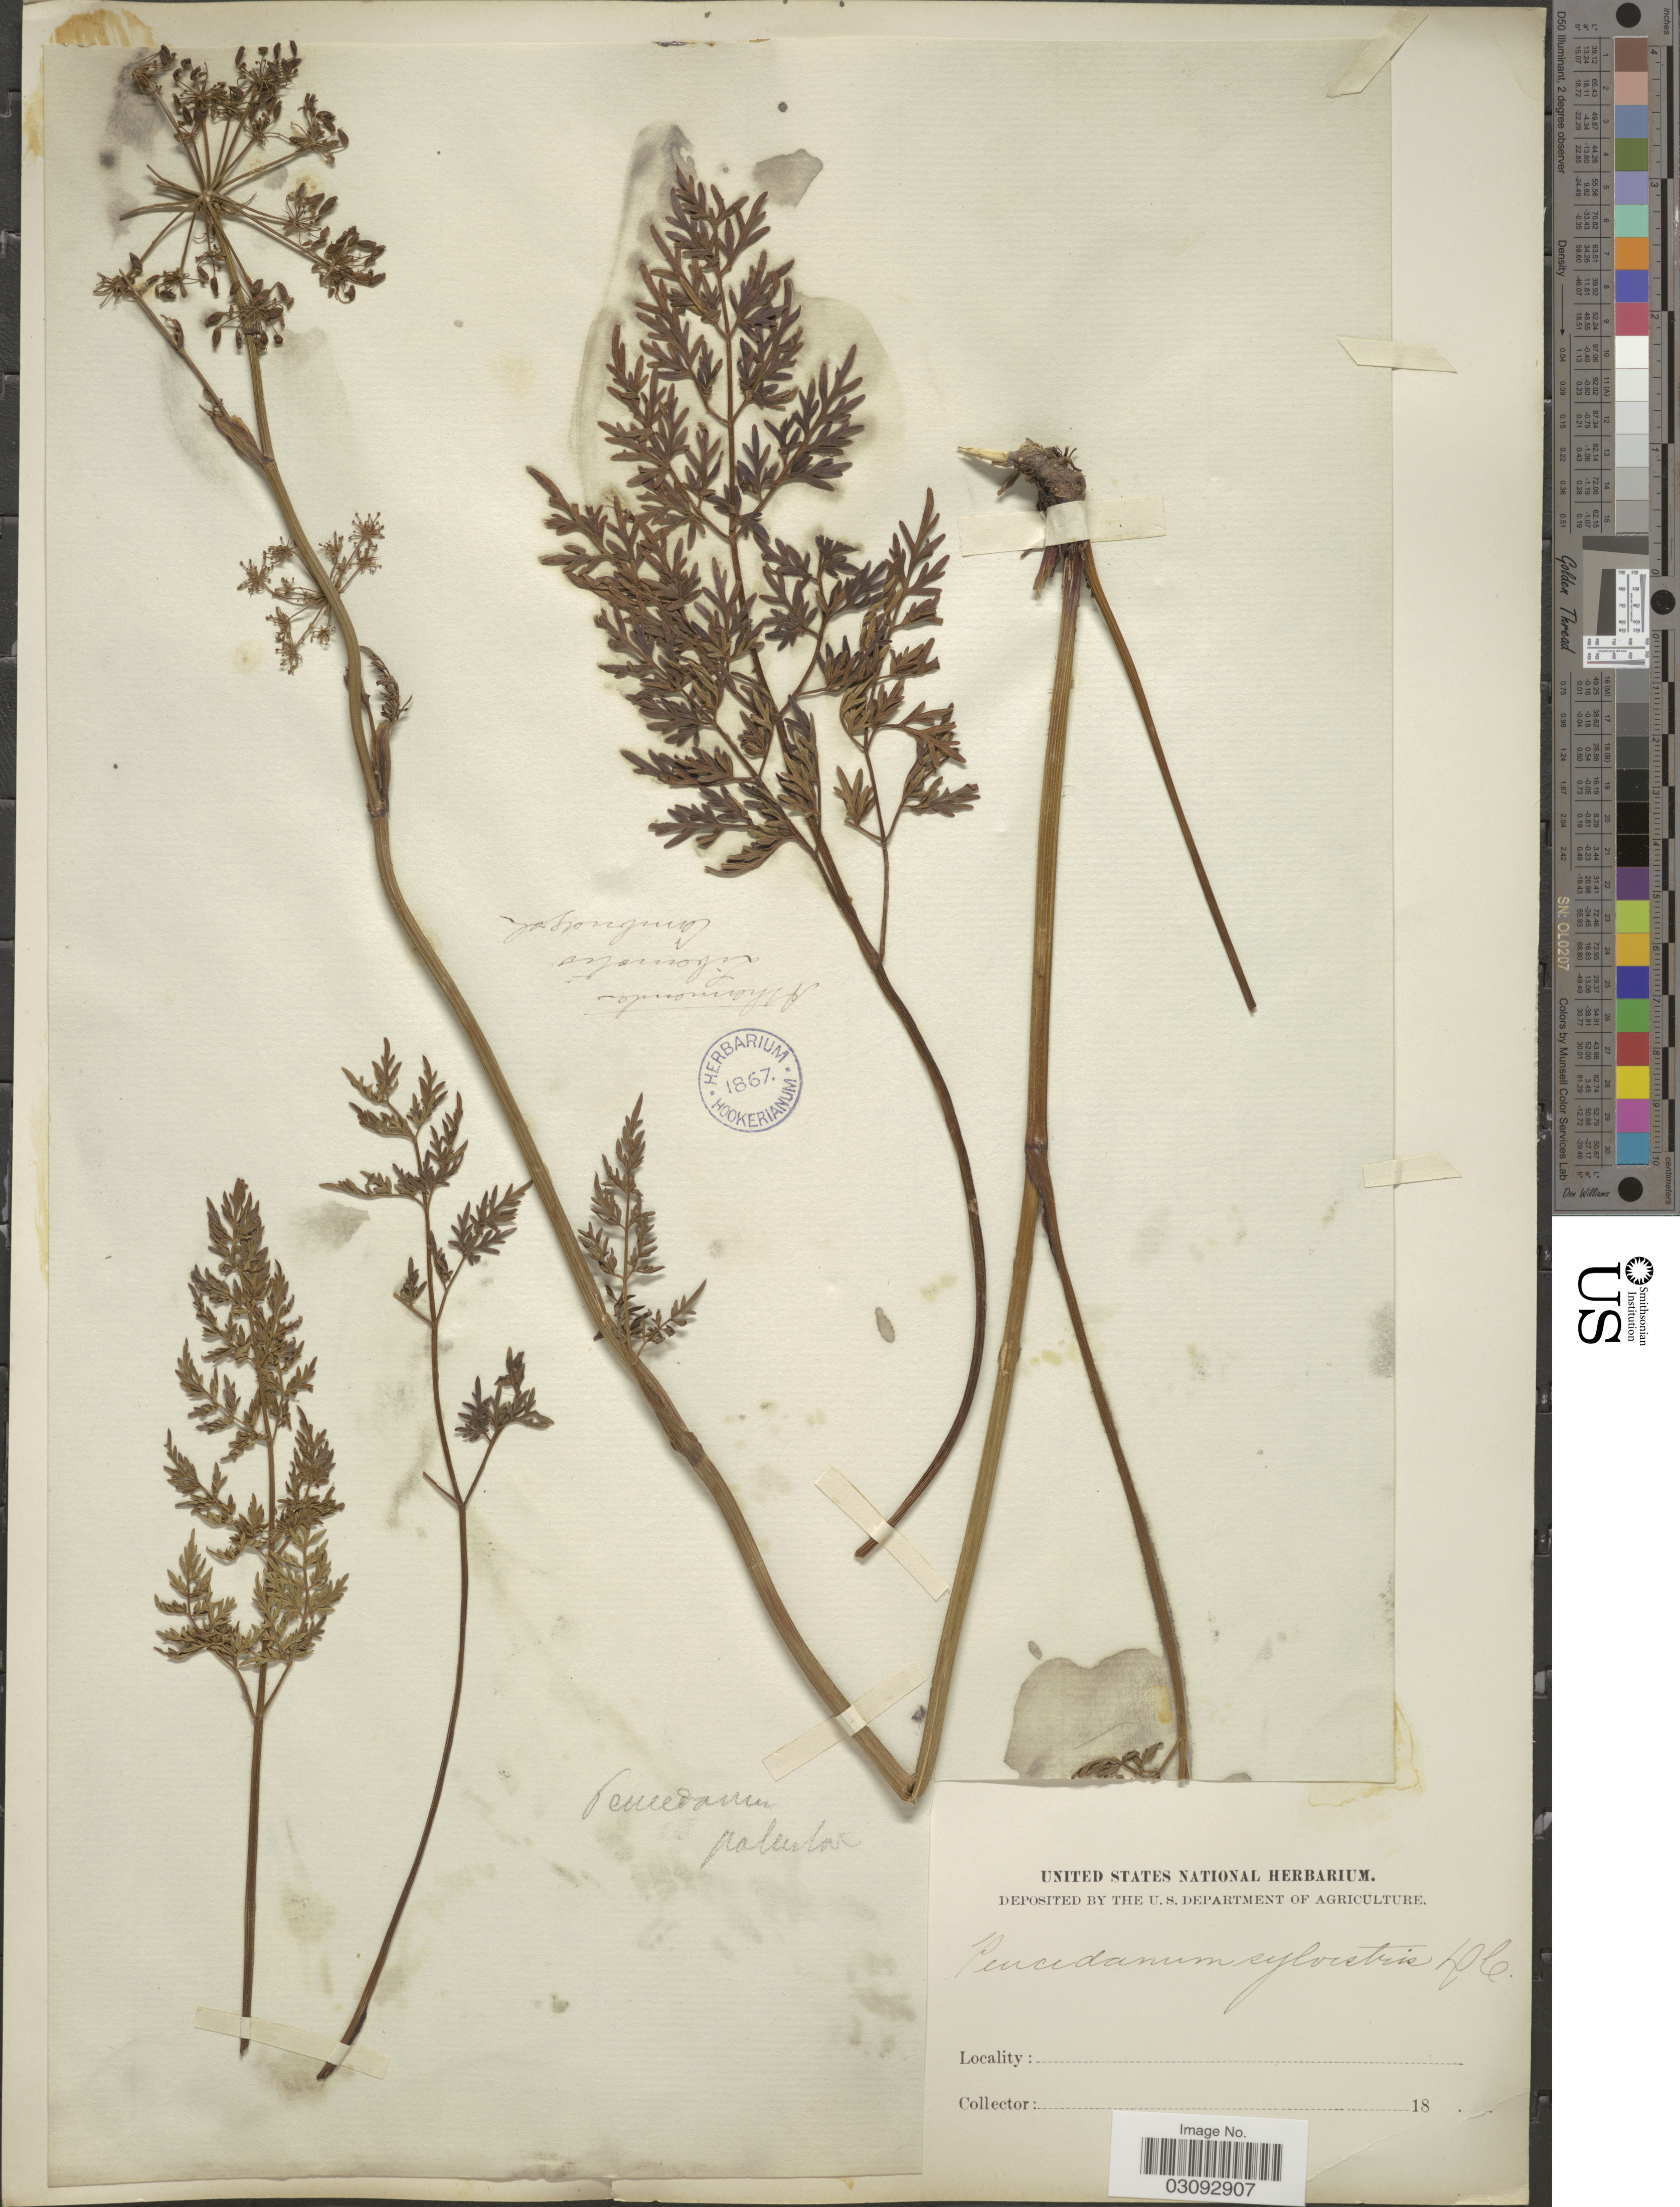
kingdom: Plantae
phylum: Tracheophyta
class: Magnoliopsida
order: Apiales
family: Apiaceae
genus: Peucedanum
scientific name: Peucedanum sylvestre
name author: DC.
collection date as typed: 18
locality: Cambudgah. [interpreted] [unsure placement]